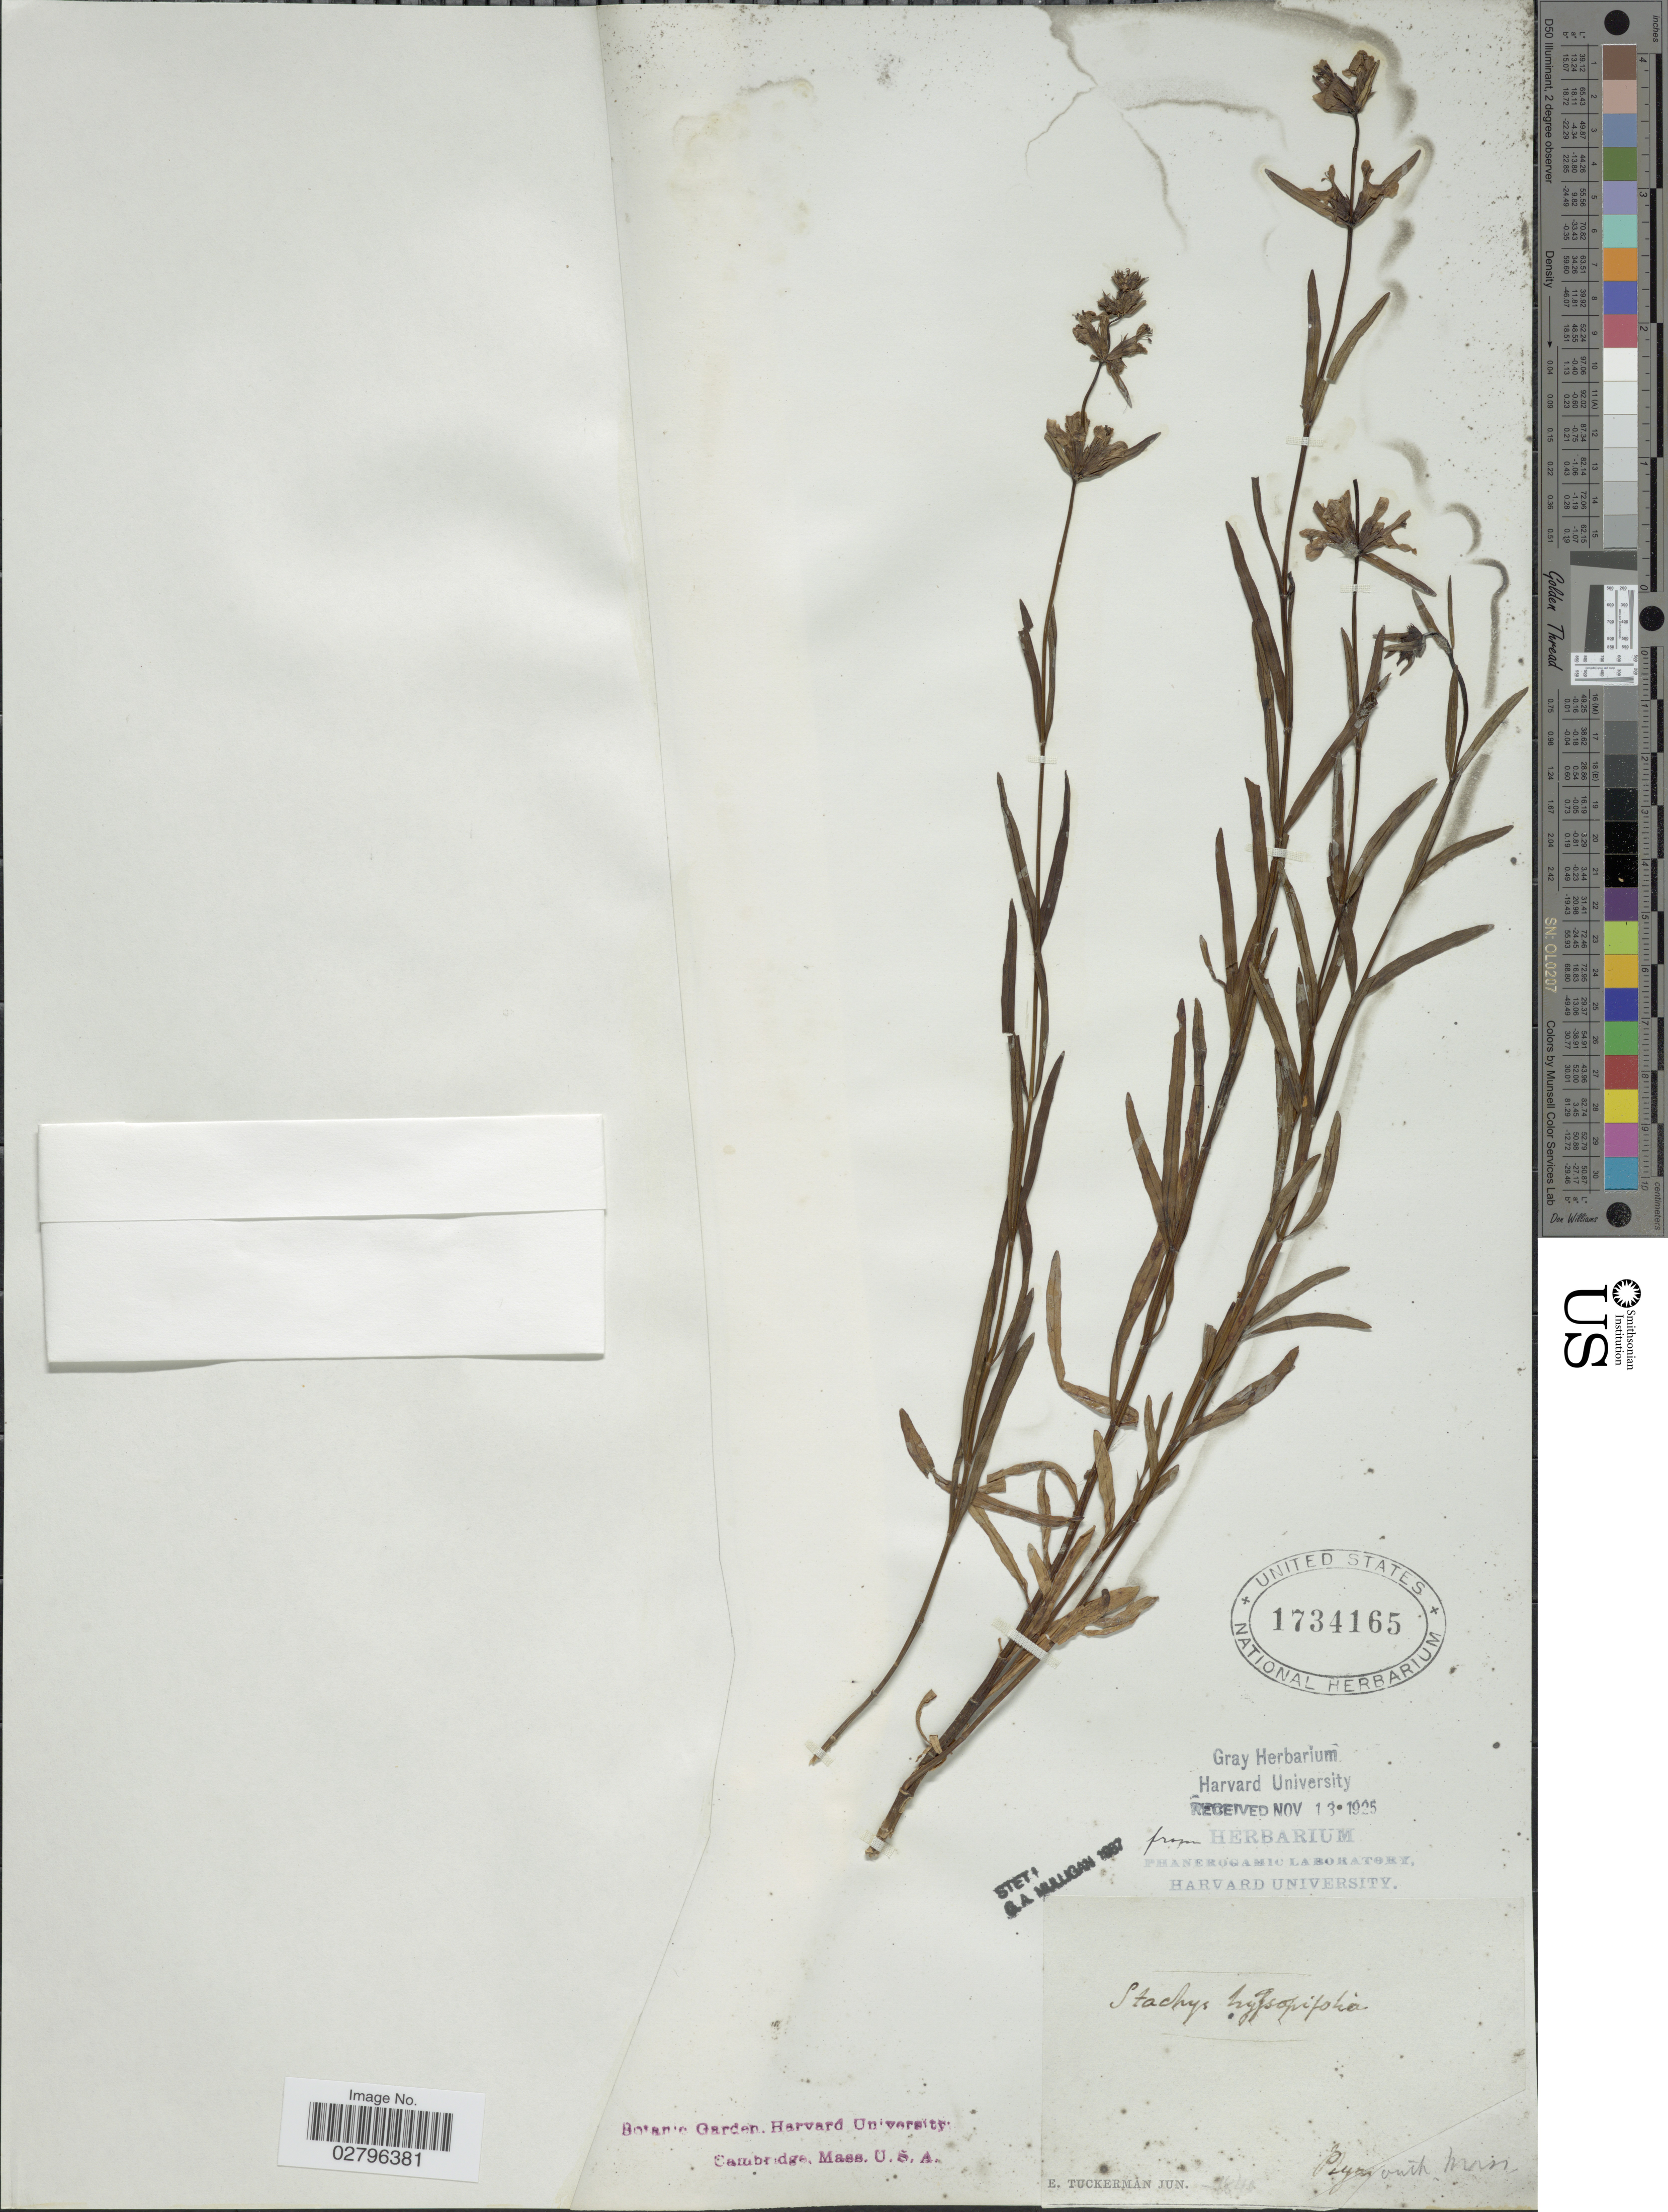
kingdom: Plantae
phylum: Tracheophyta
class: Magnoliopsida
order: Lamiales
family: Lamiaceae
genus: Stachys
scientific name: Stachys hyssopifolia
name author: Michx.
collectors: E. Tuckerman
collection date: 1840-06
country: United States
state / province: Massachusetts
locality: Plymouth.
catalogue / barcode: US 1734165